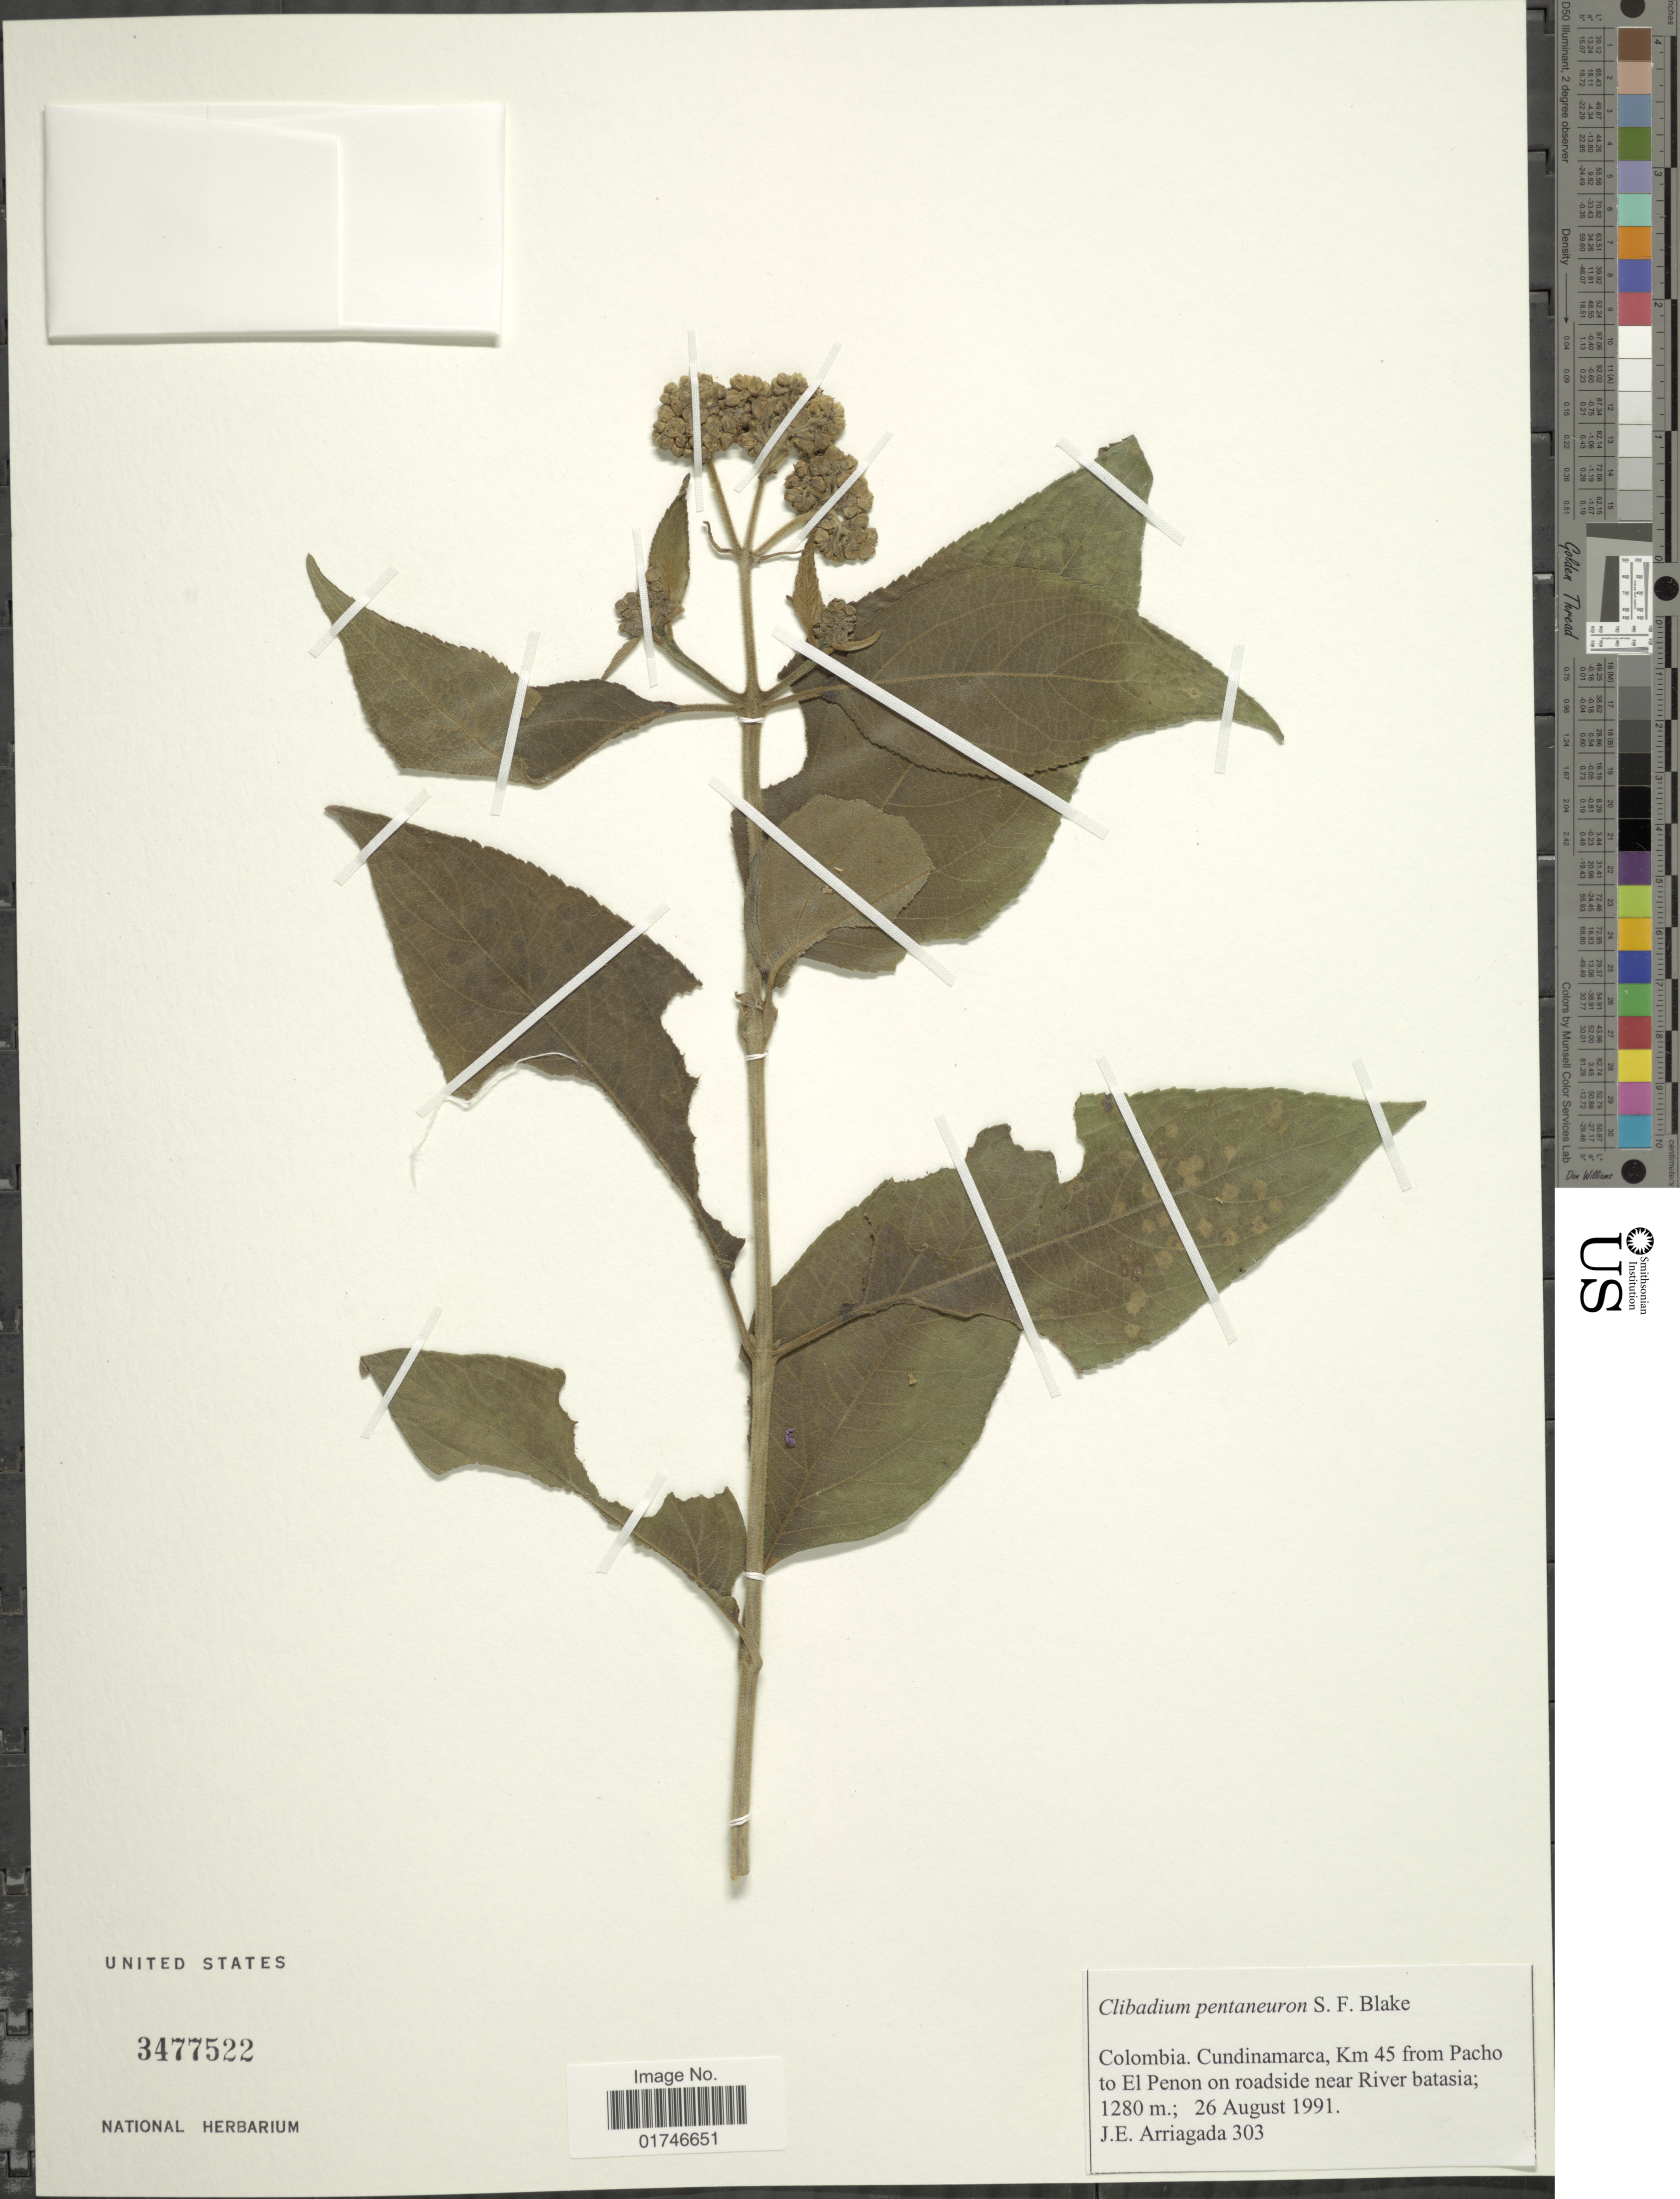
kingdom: Plantae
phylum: Tracheophyta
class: Magnoliopsida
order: Asterales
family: Asteraceae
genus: Clibadium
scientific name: Clibadium pentaneuron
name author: S.F. Blake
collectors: J. Arriagada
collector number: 303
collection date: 1991-08-26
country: Colombia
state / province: Cundinamarca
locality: Colombia. Cundinamarca. Km 45 from Pacho to El Penon on roadside near River batasia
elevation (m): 1280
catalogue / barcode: US 3477522